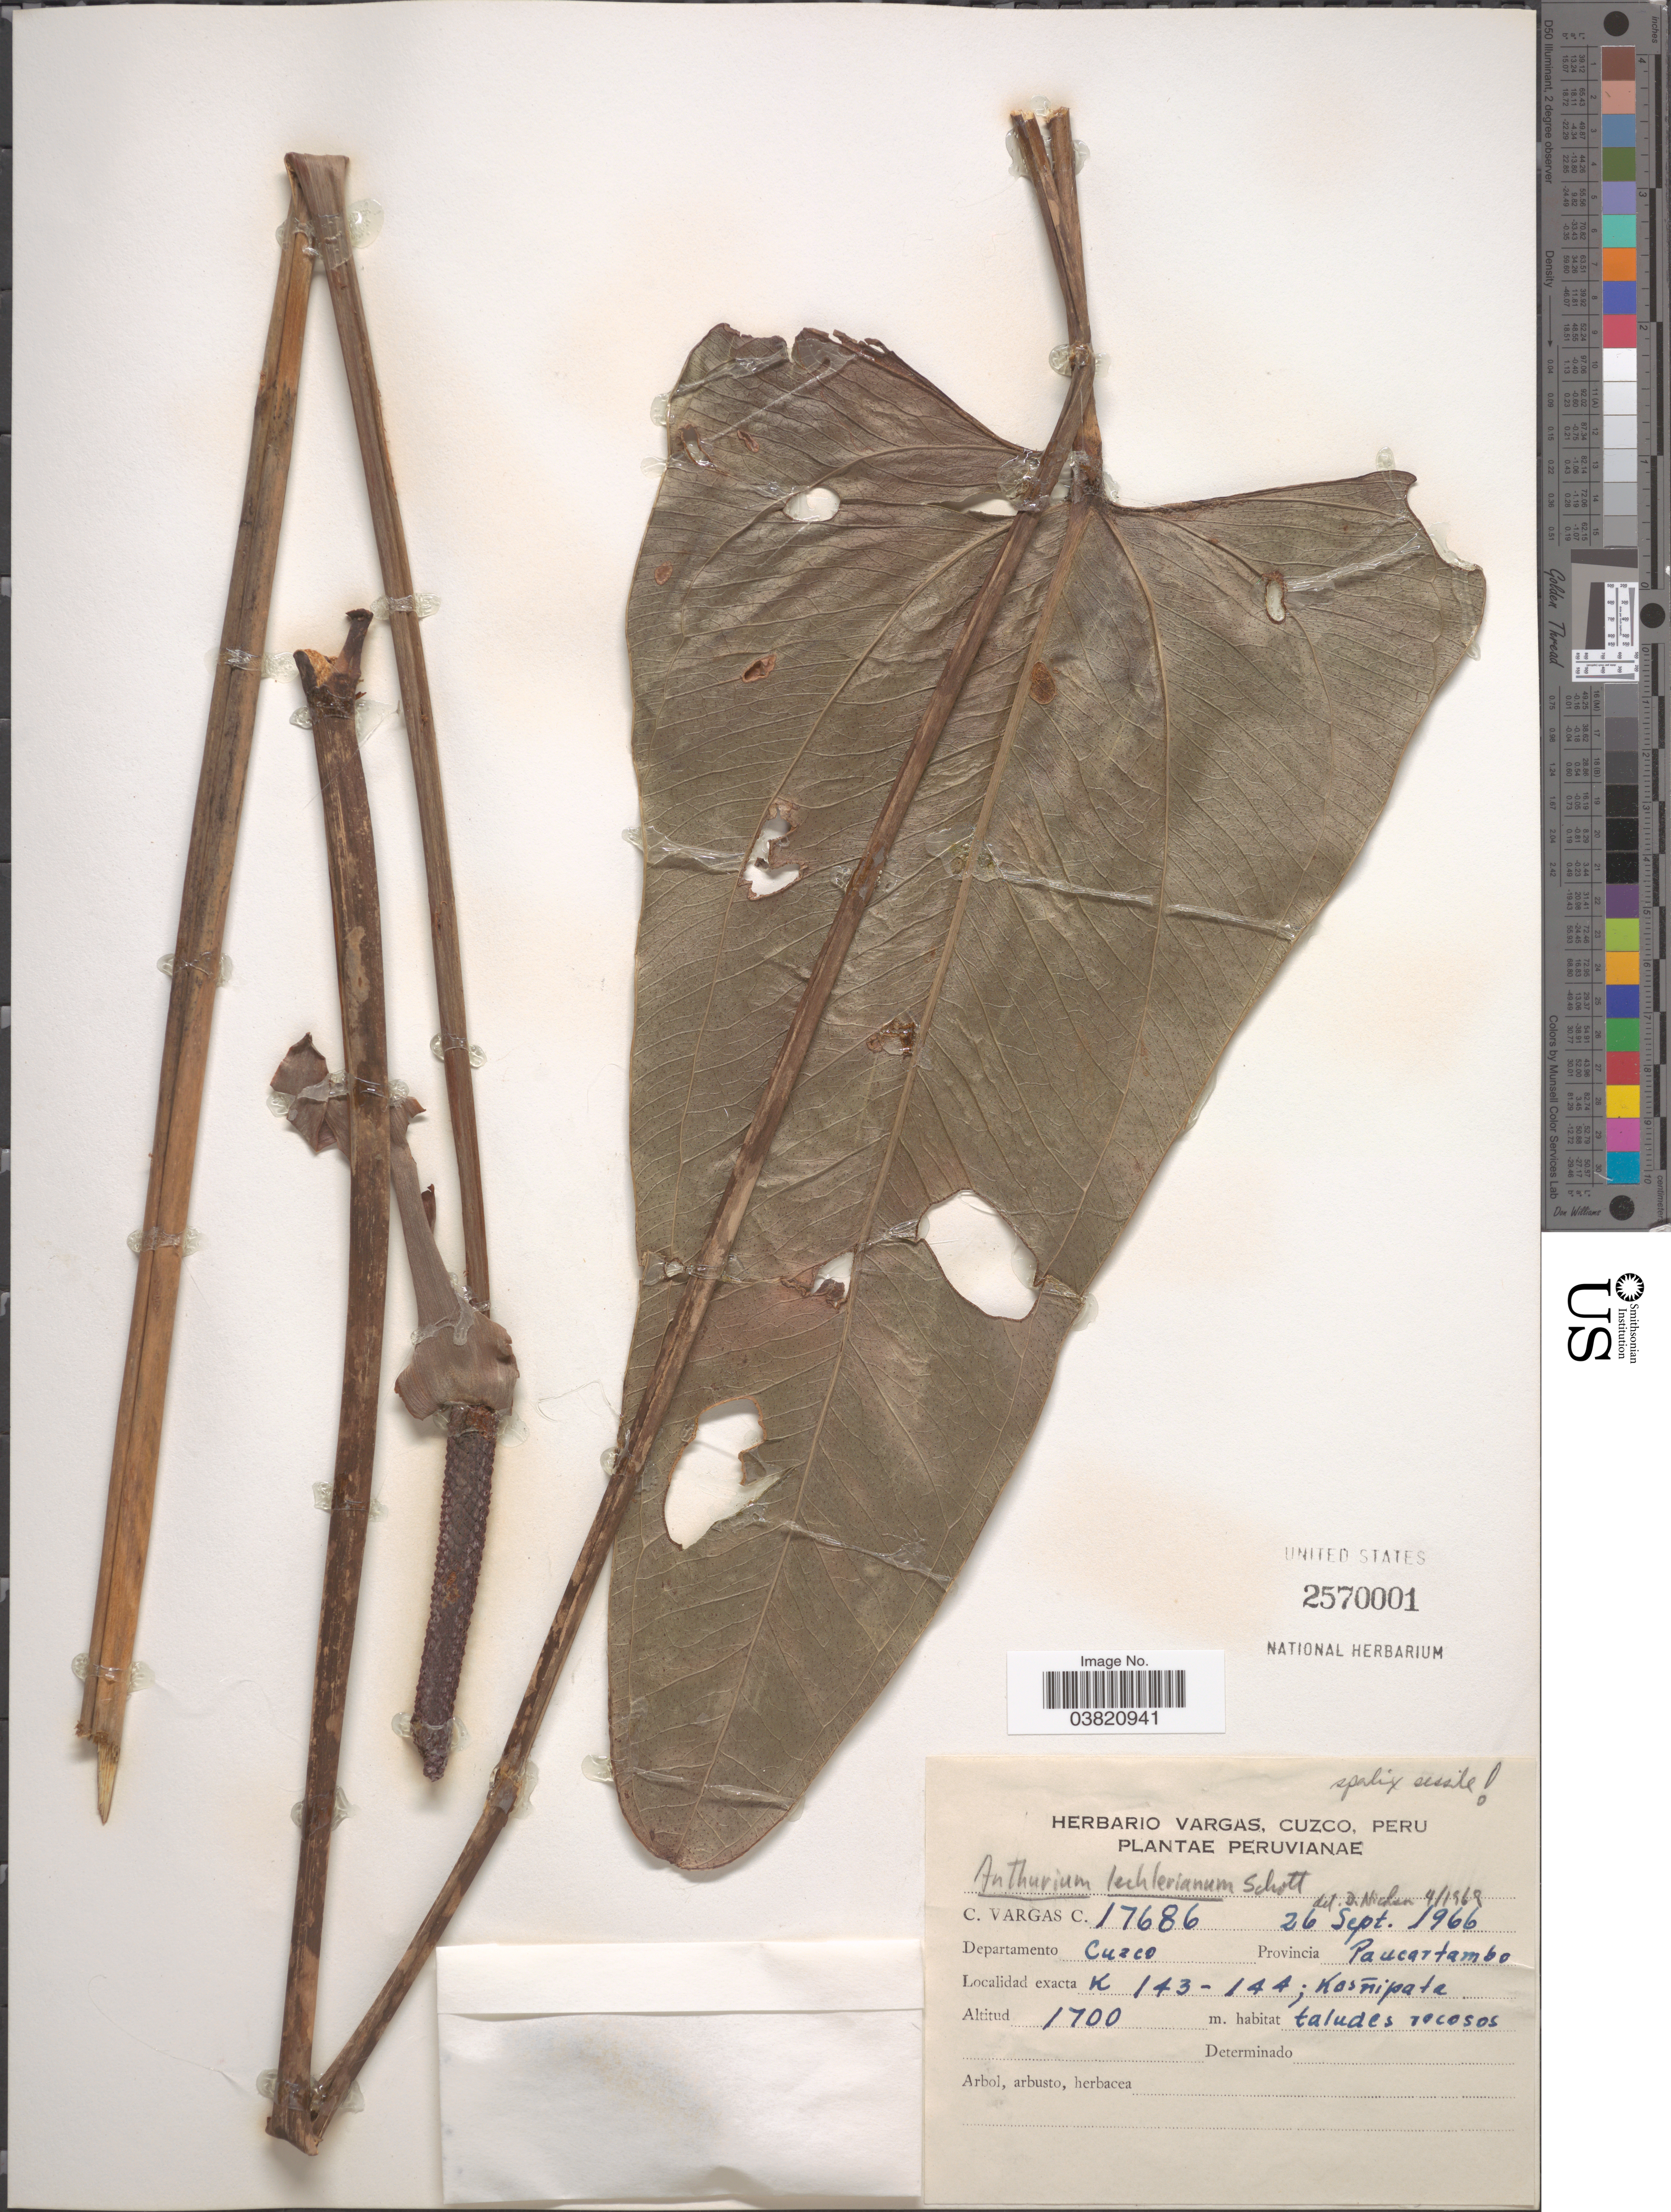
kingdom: Plantae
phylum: Tracheophyta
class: Liliopsida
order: Alismatales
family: Araceae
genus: Anthurium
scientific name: Anthurium lechlerianum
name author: Schott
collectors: C. Vargas Calderón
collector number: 17686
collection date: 1966-09-26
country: Peru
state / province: Cusco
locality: Departamento Cuzco. Provincia Paucartambo. K 143-144; Kosnipata.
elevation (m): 1700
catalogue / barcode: US 2570001